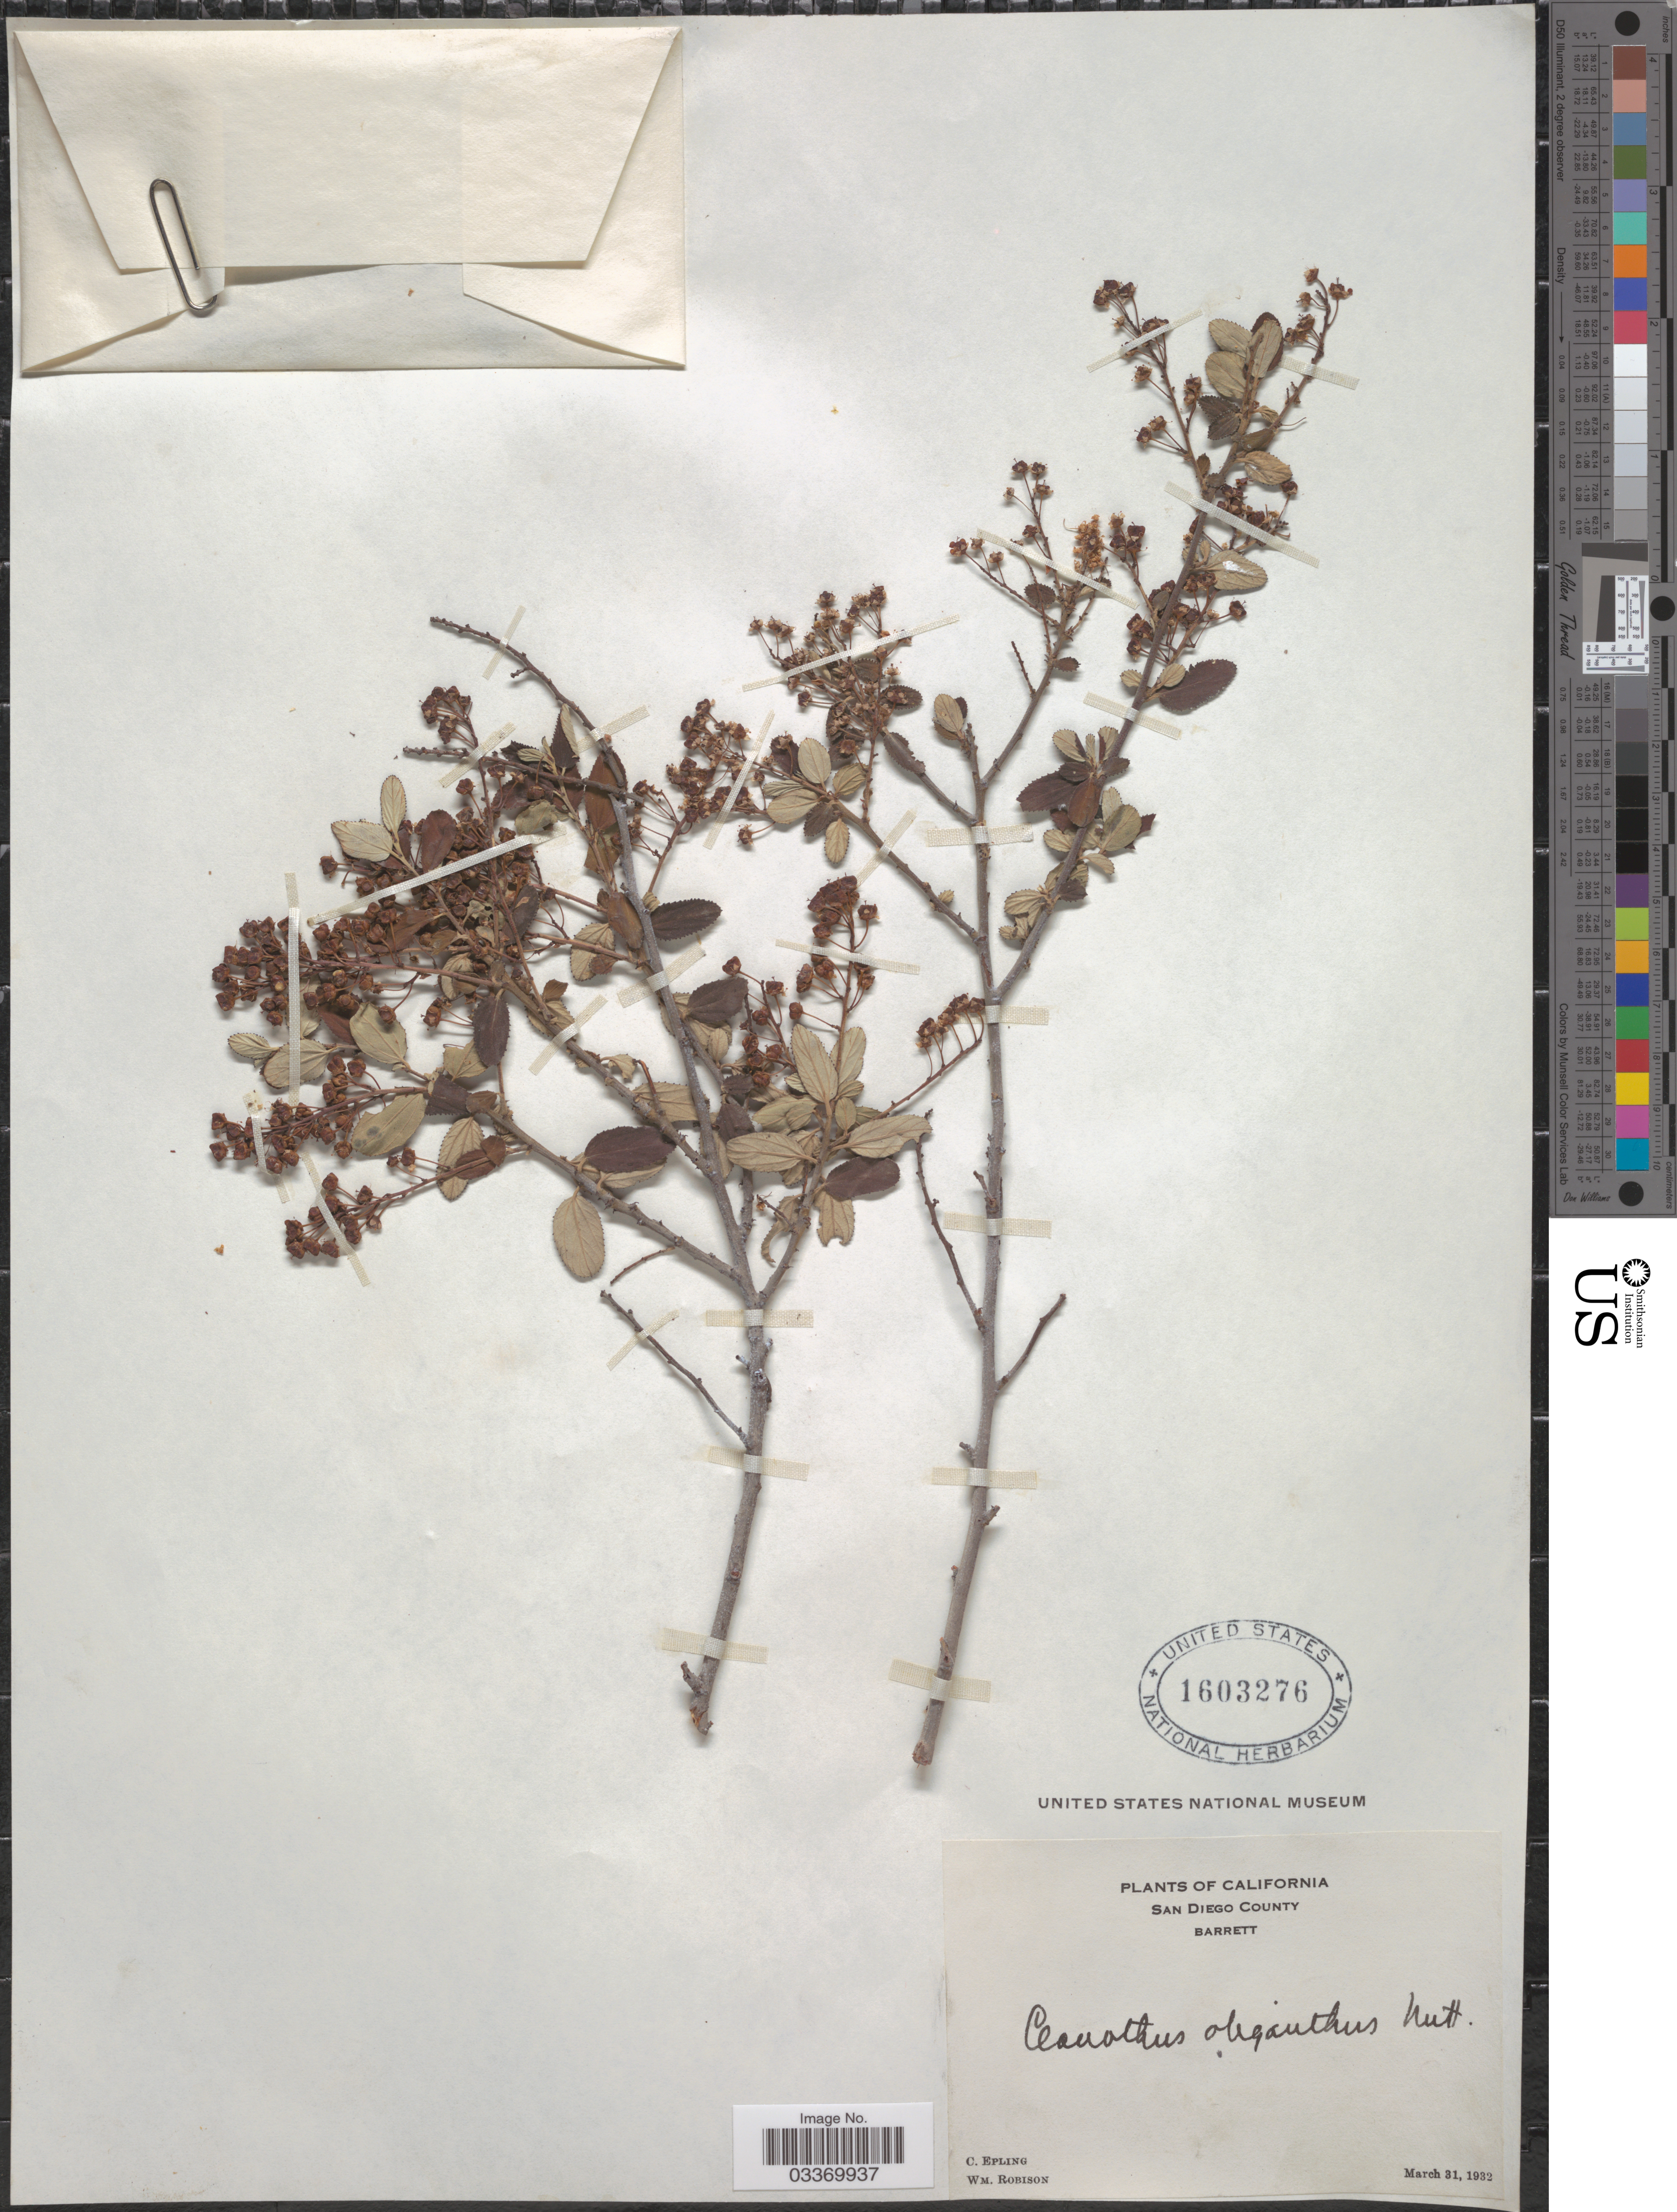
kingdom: Plantae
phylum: Tracheophyta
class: Magnoliopsida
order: Rosales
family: Rhamnaceae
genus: Ceanothus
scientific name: Ceanothus oliganthus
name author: Nutt.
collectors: C. C. Epling & W. Robison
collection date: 1932-03-31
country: United States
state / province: California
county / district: San Diego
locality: San Diego County. Barrett.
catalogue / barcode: US 1603276